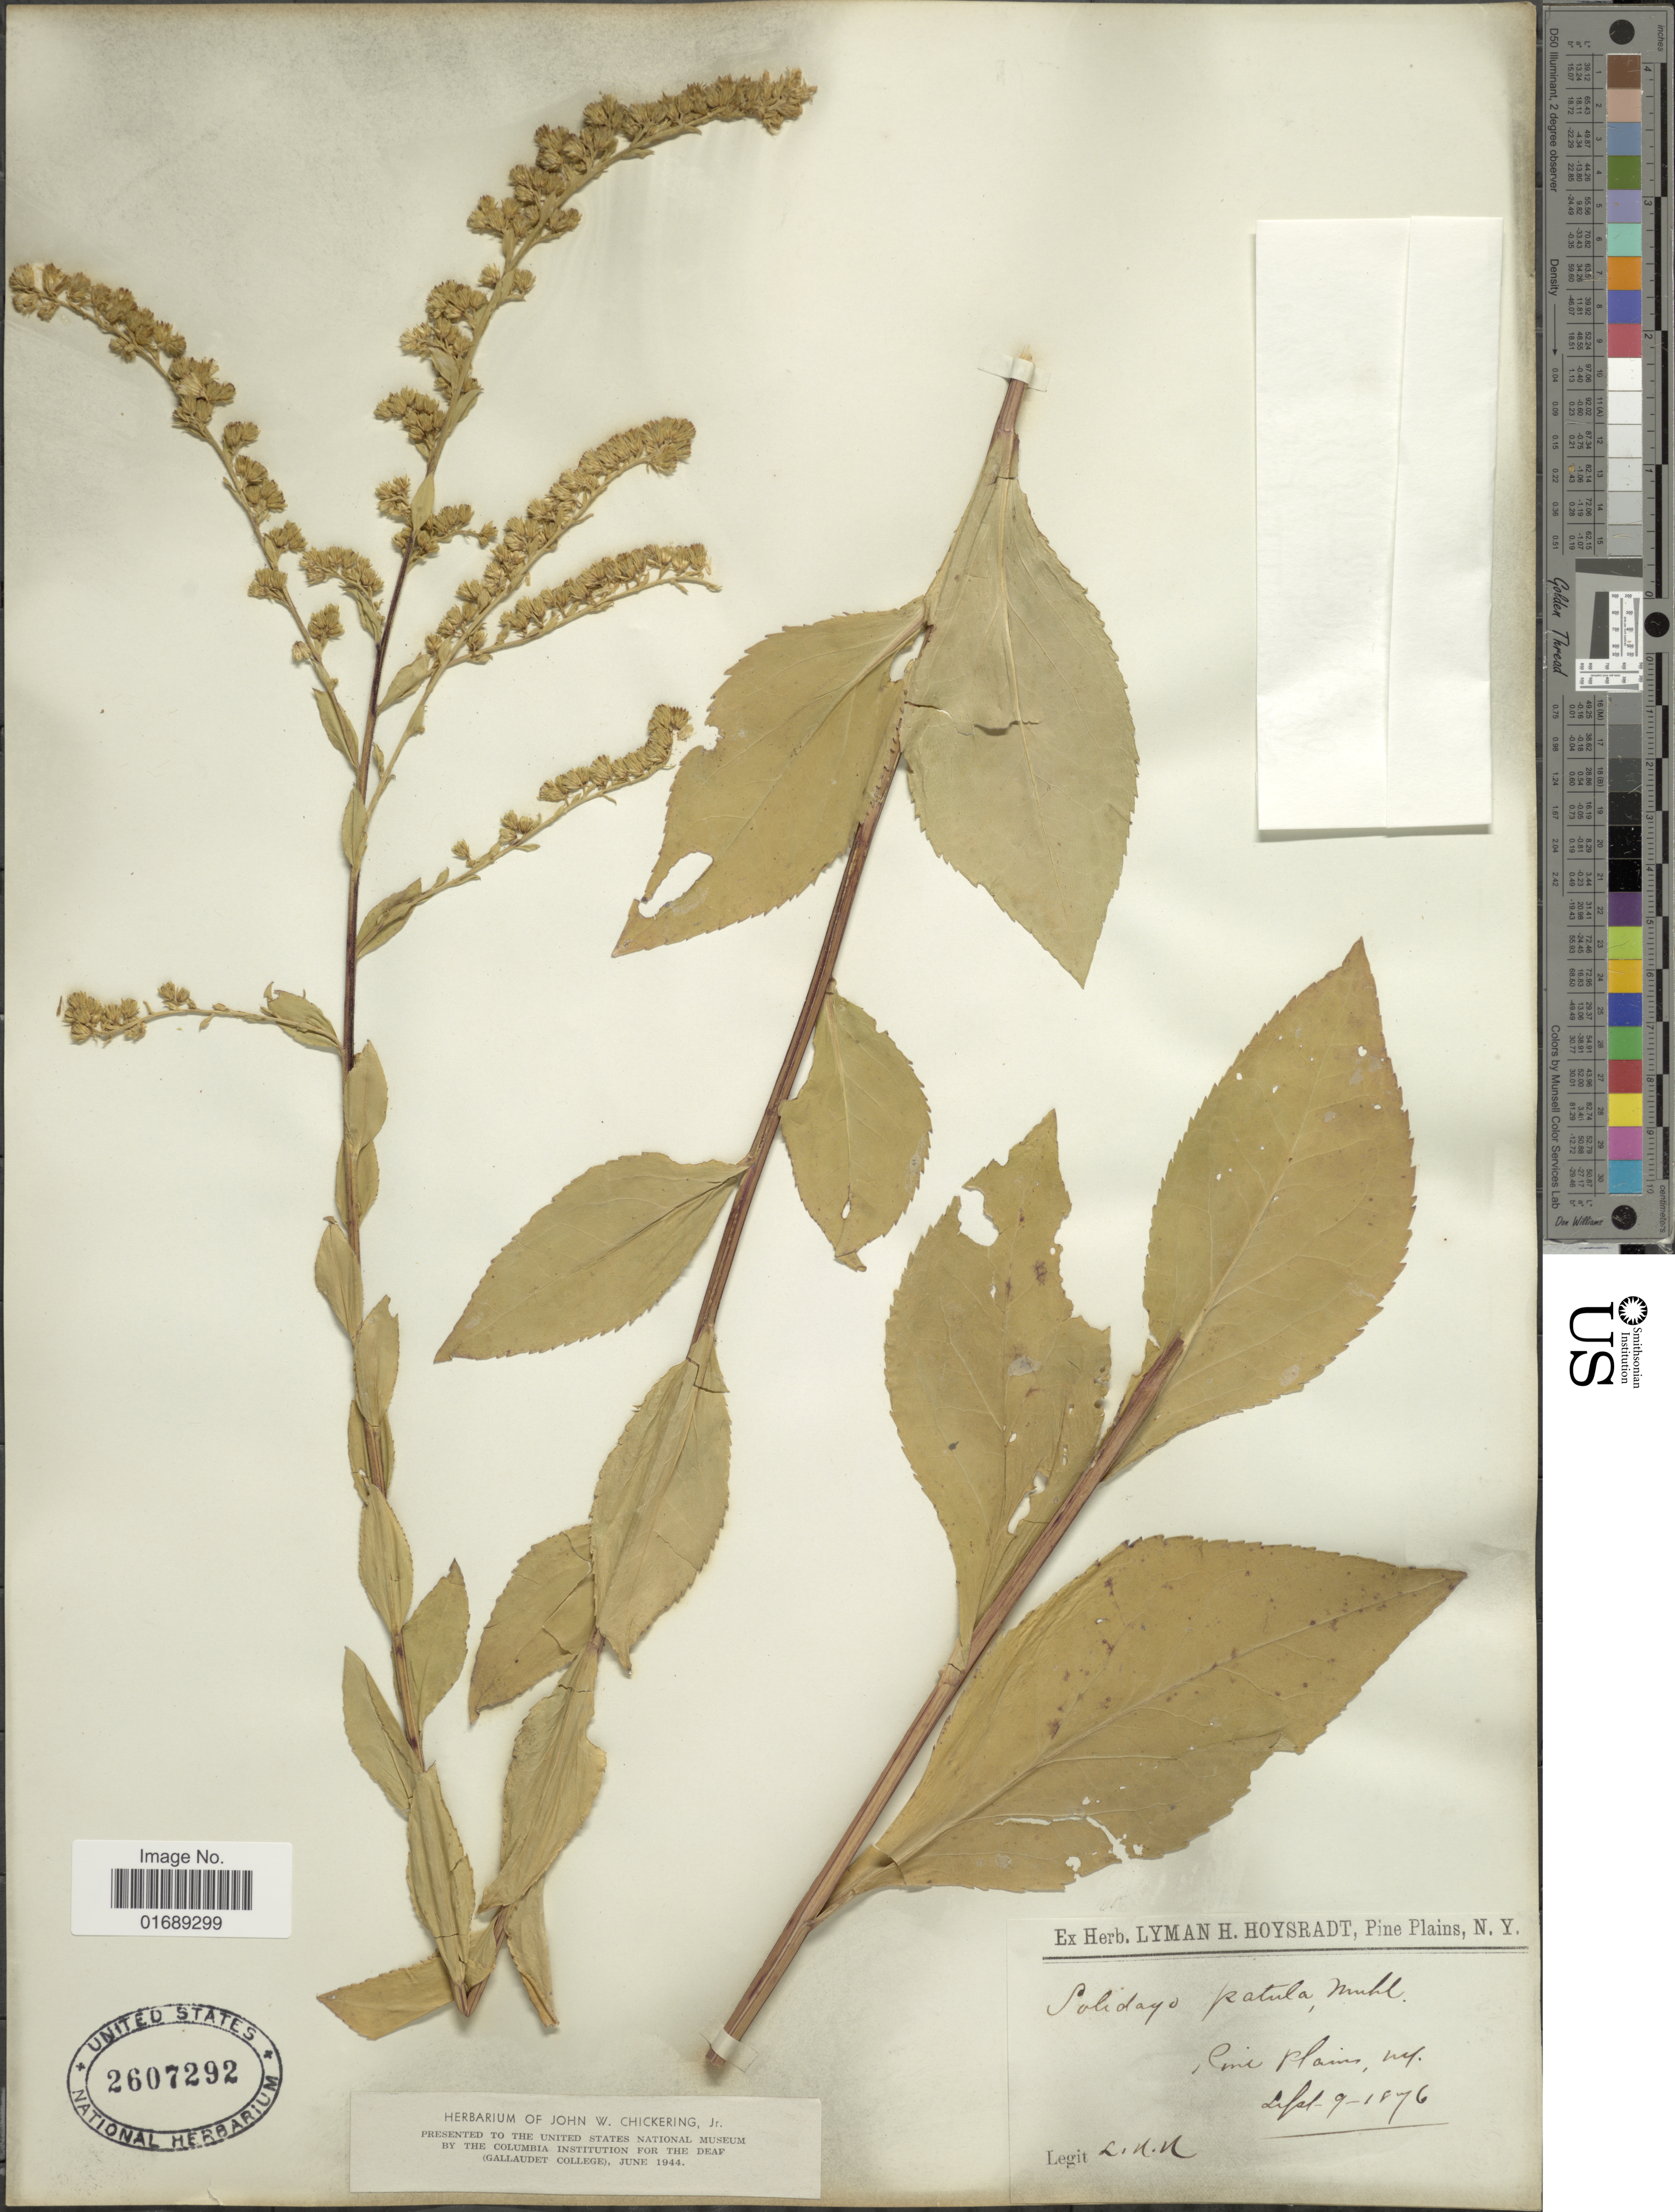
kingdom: Plantae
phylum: Tracheophyta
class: Magnoliopsida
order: Asterales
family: Asteraceae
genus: Solidago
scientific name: Solidago patula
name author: Muhl. ex Willd.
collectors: L. Hoysradt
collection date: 1876-09-09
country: United States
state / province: New York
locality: Pine Plains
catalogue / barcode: US 2607292